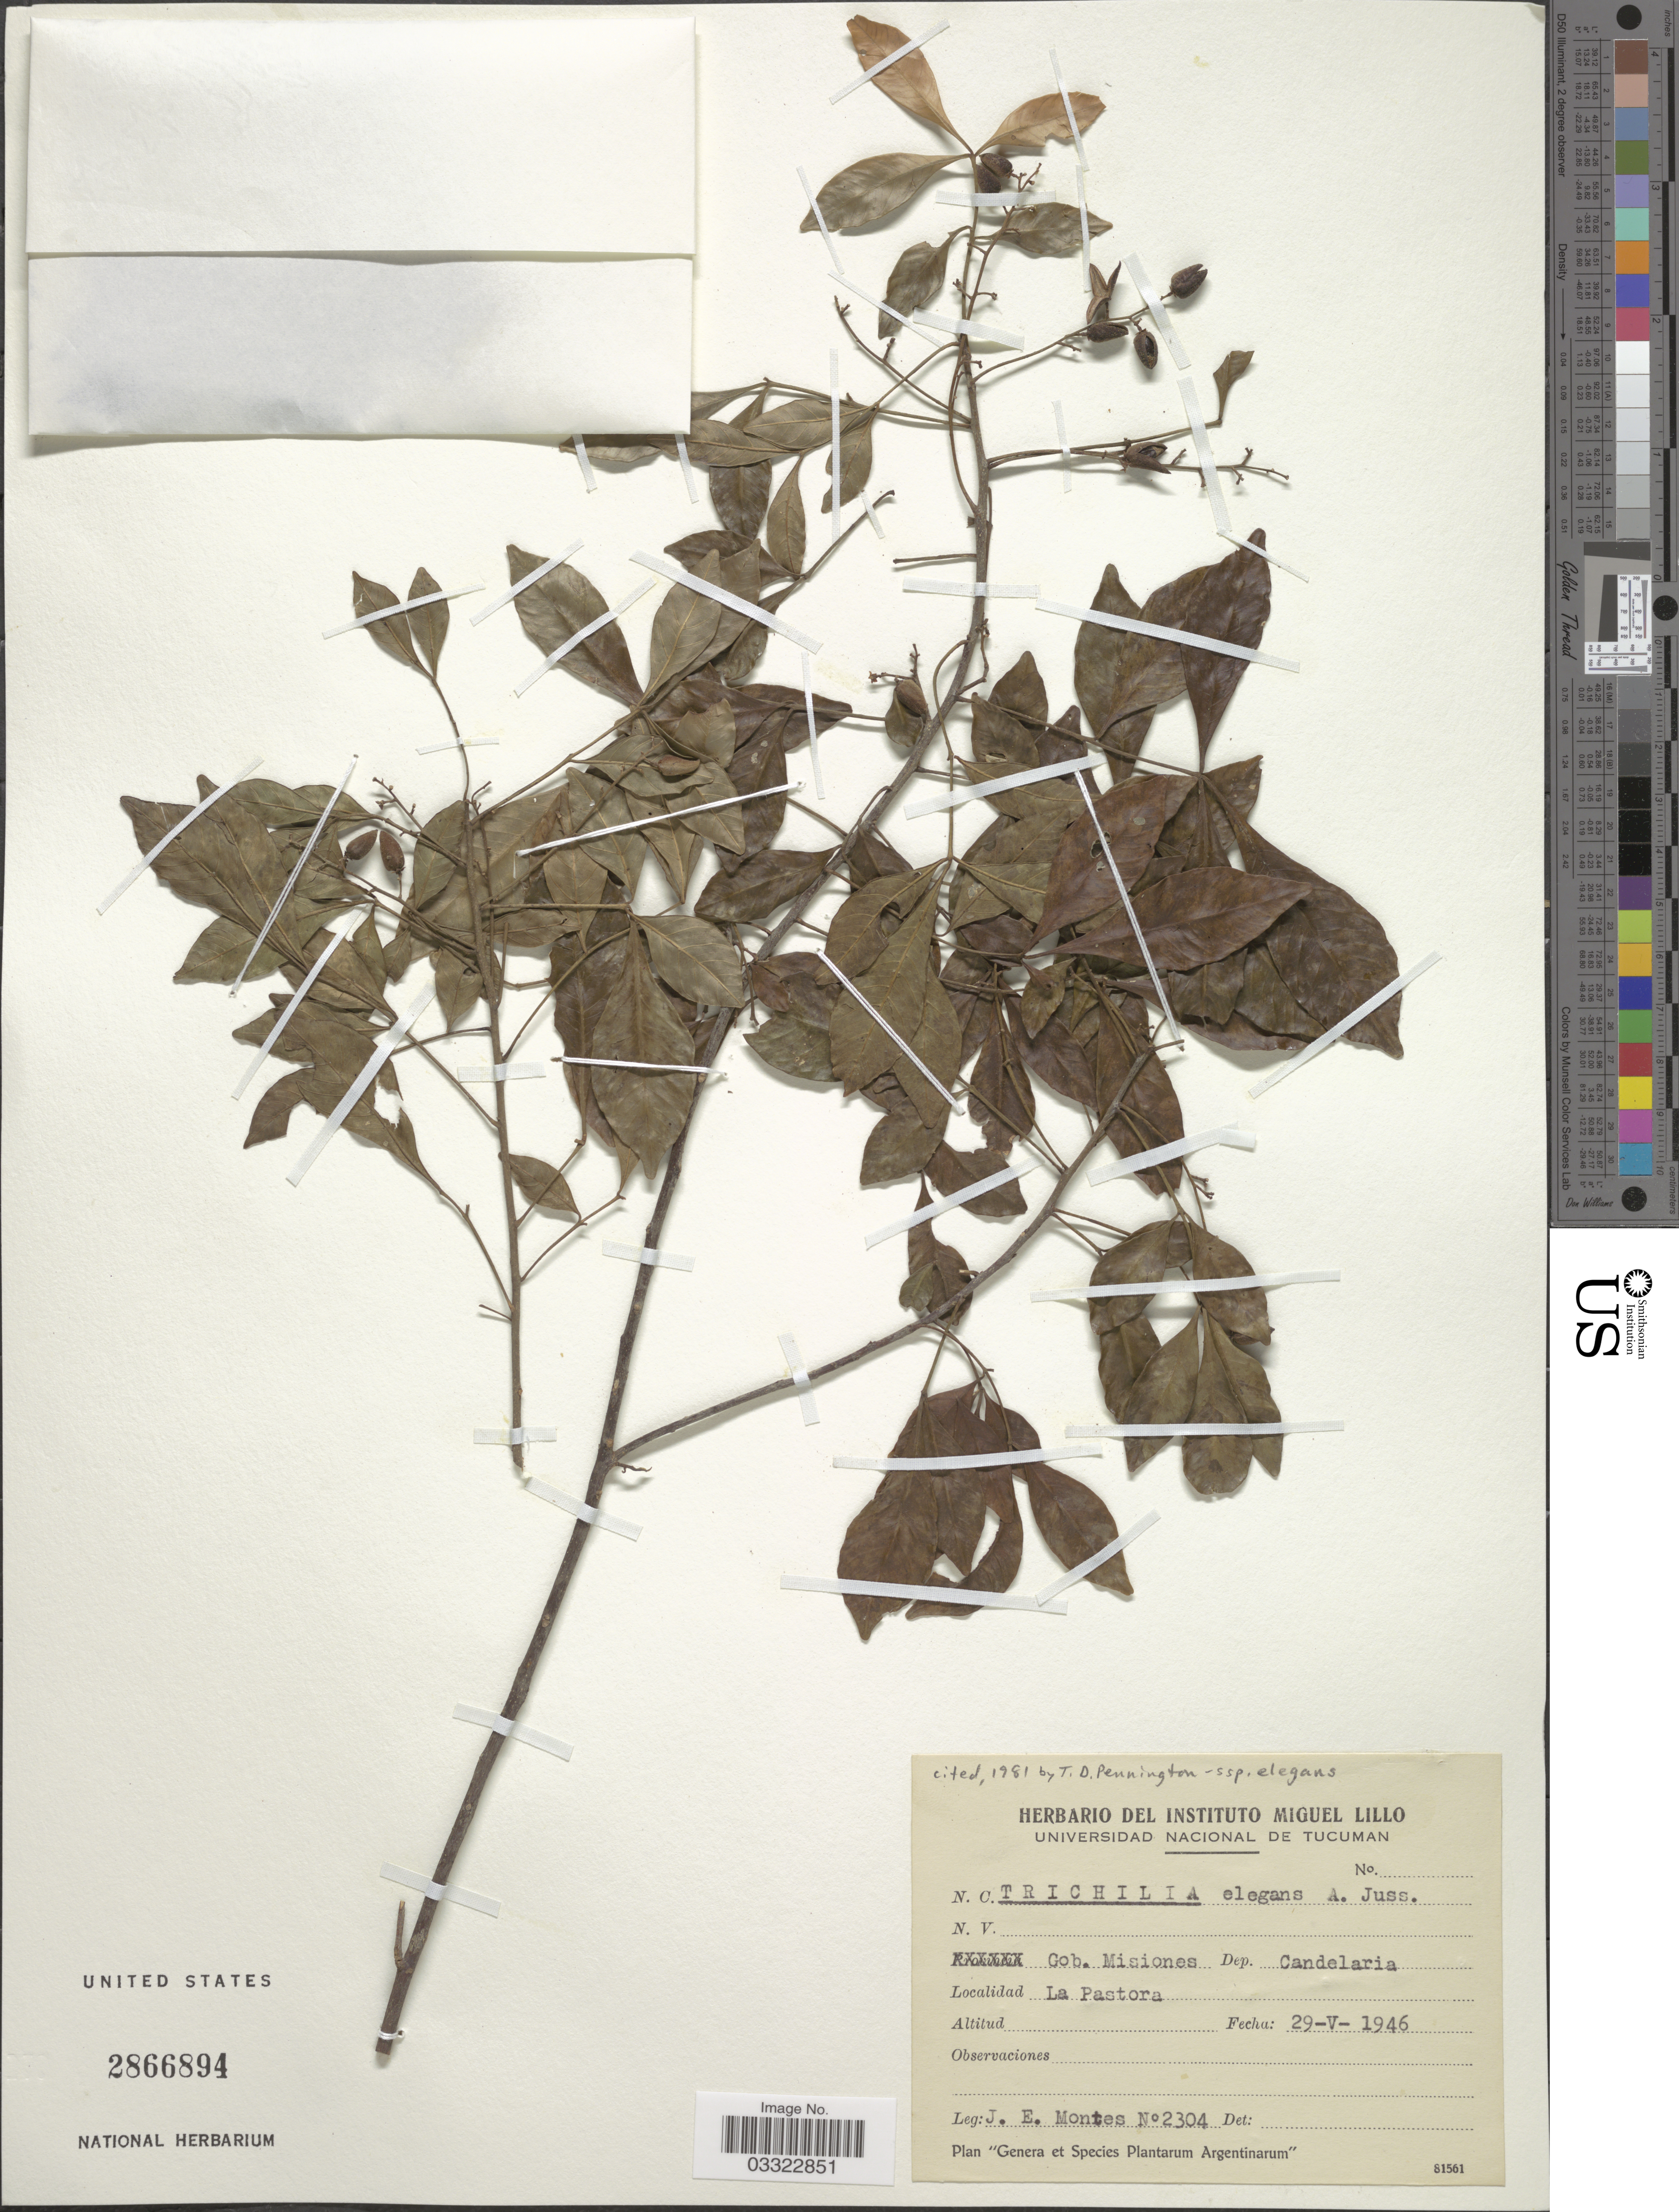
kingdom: Plantae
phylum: Tracheophyta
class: Magnoliopsida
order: Sapindales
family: Meliaceae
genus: Trichilia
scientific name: Trichilia elegans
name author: A. Juss.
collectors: J. E. Montes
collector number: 2304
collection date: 1946-05-29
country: Argentina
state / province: Misiones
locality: Gob. Misiones. Dep. Candelaria. La Pastora.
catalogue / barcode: US 2866894